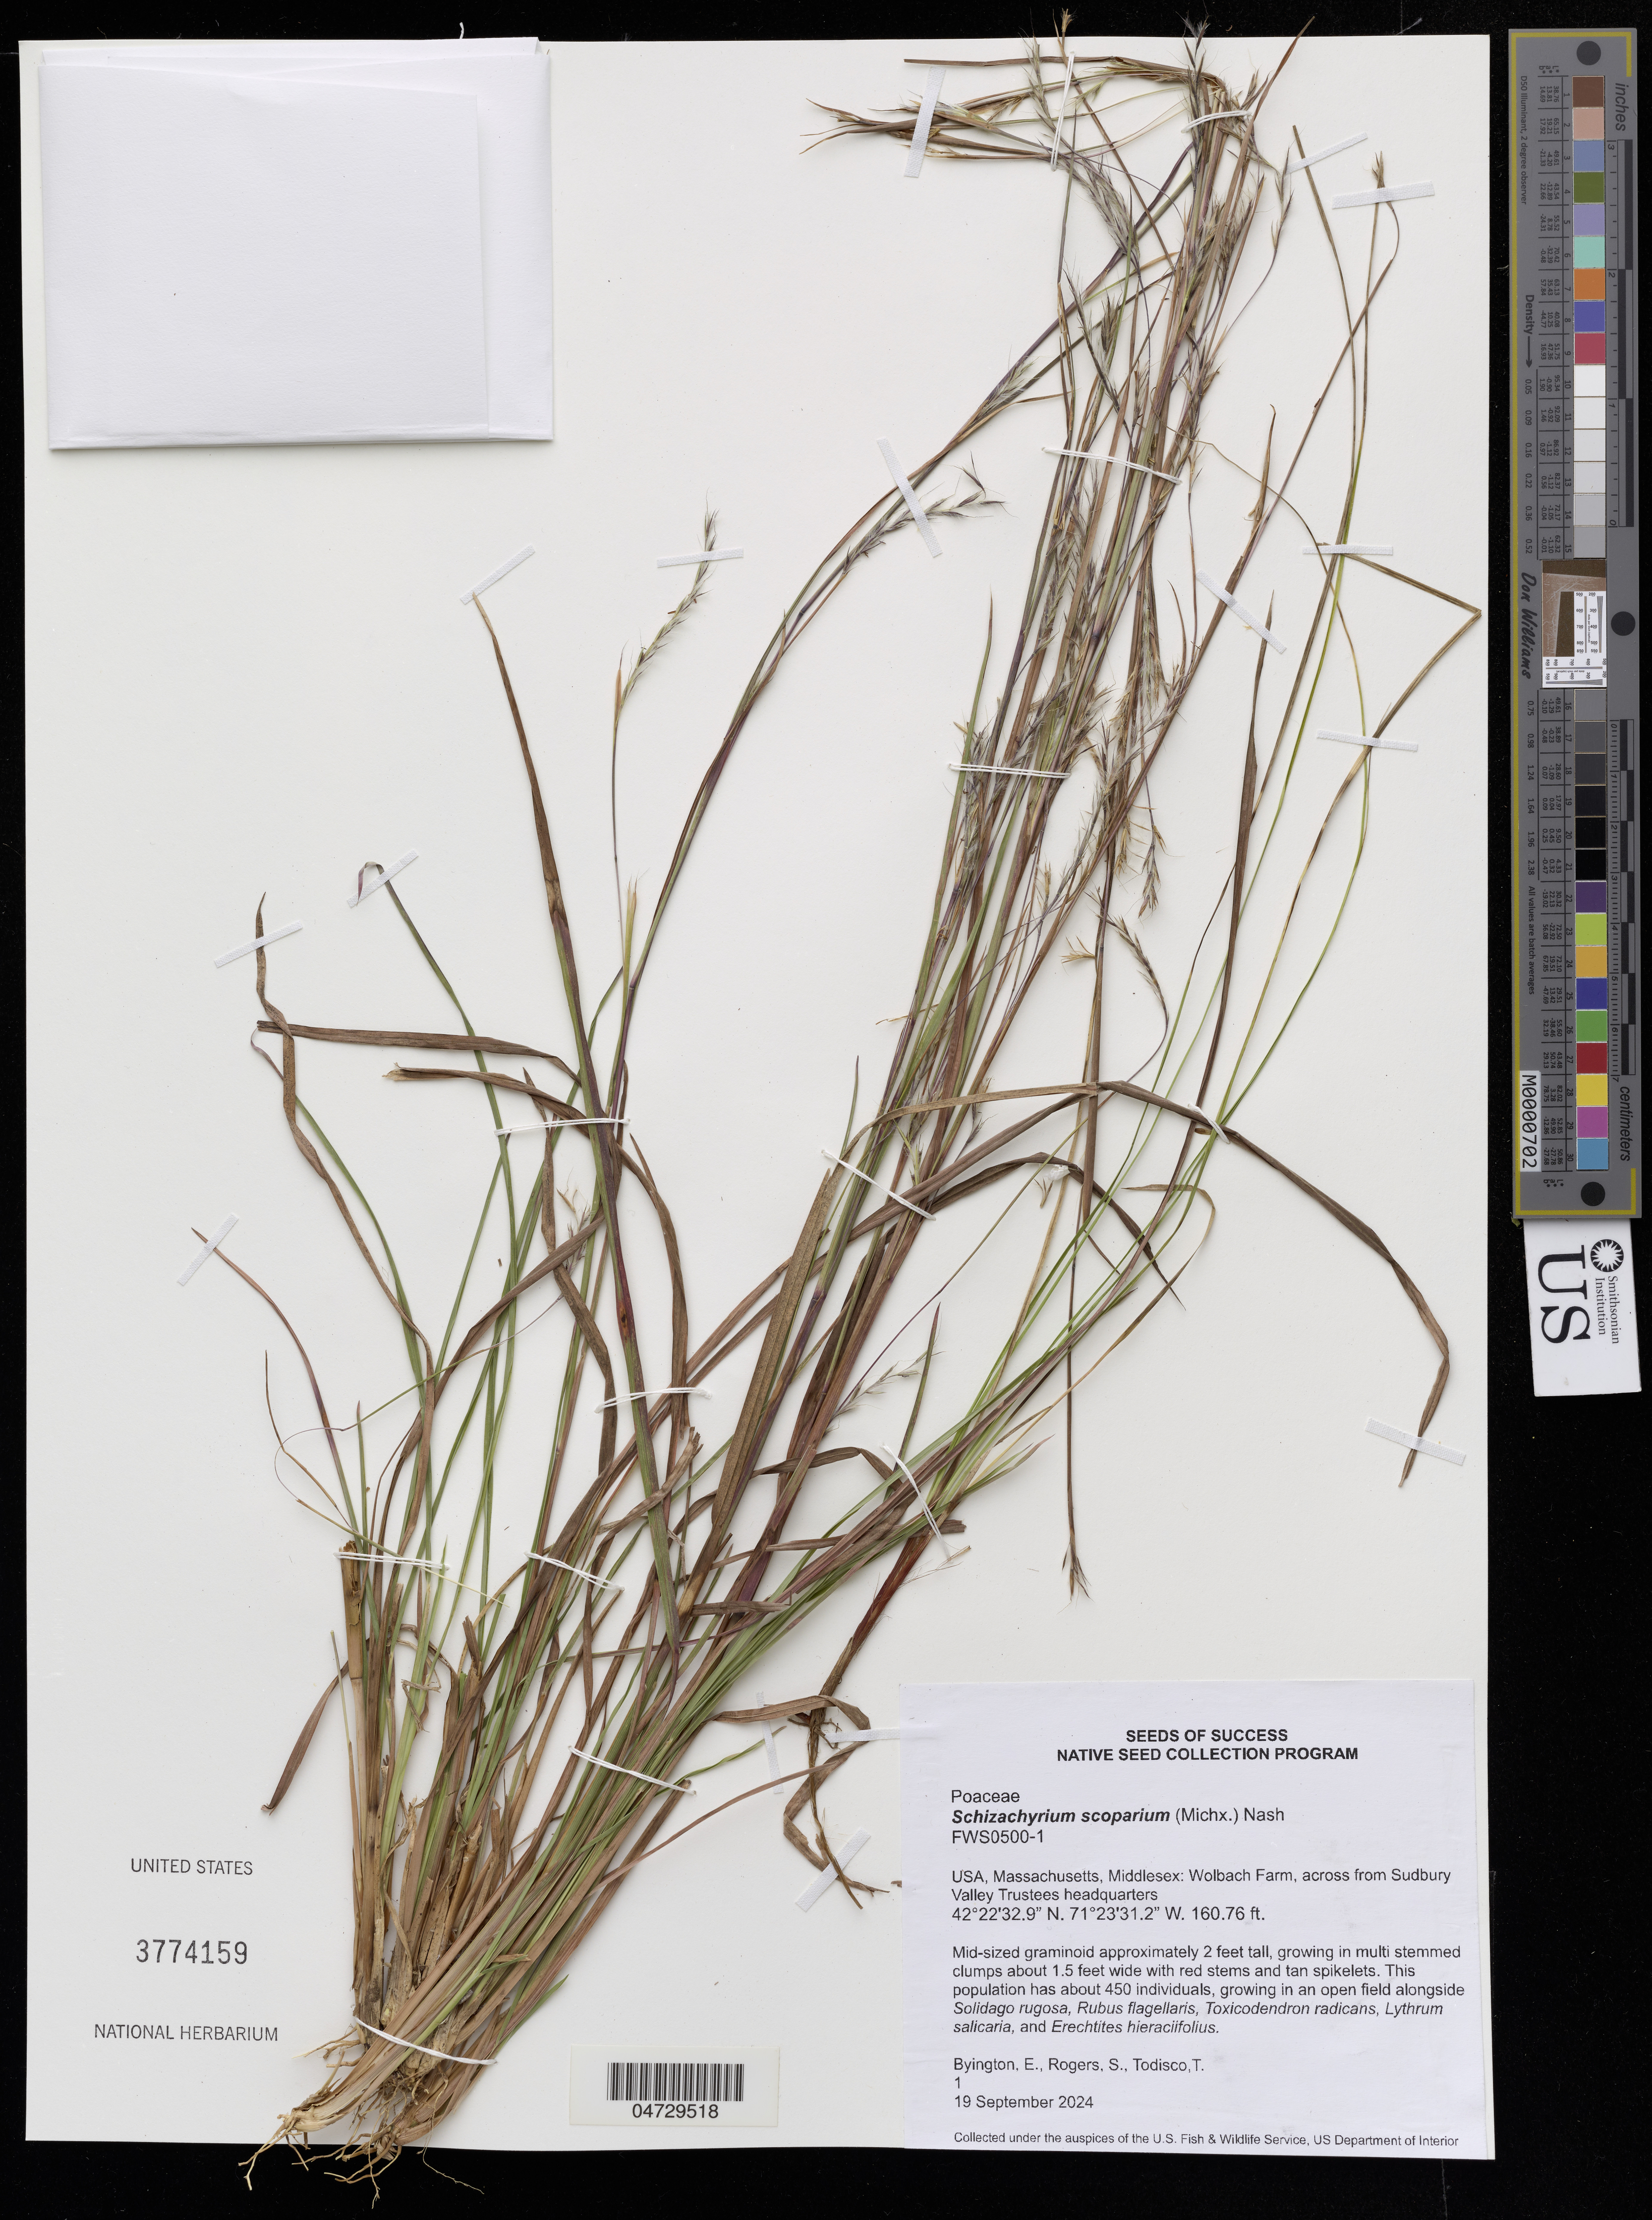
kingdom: Plantae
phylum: Tracheophyta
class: Liliopsida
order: Poales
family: Poaceae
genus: Schizachyrium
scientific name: Schizachyrium scoparium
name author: (Michx.) Nash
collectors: E. Byington, S. Rogers & T. Todisco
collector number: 1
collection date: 2024-09-19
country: United States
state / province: Massachusetts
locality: Middlesex: Wolbach Farm, across from Sudbury Valley Trustees headquarters.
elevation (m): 49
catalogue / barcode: US 3774159